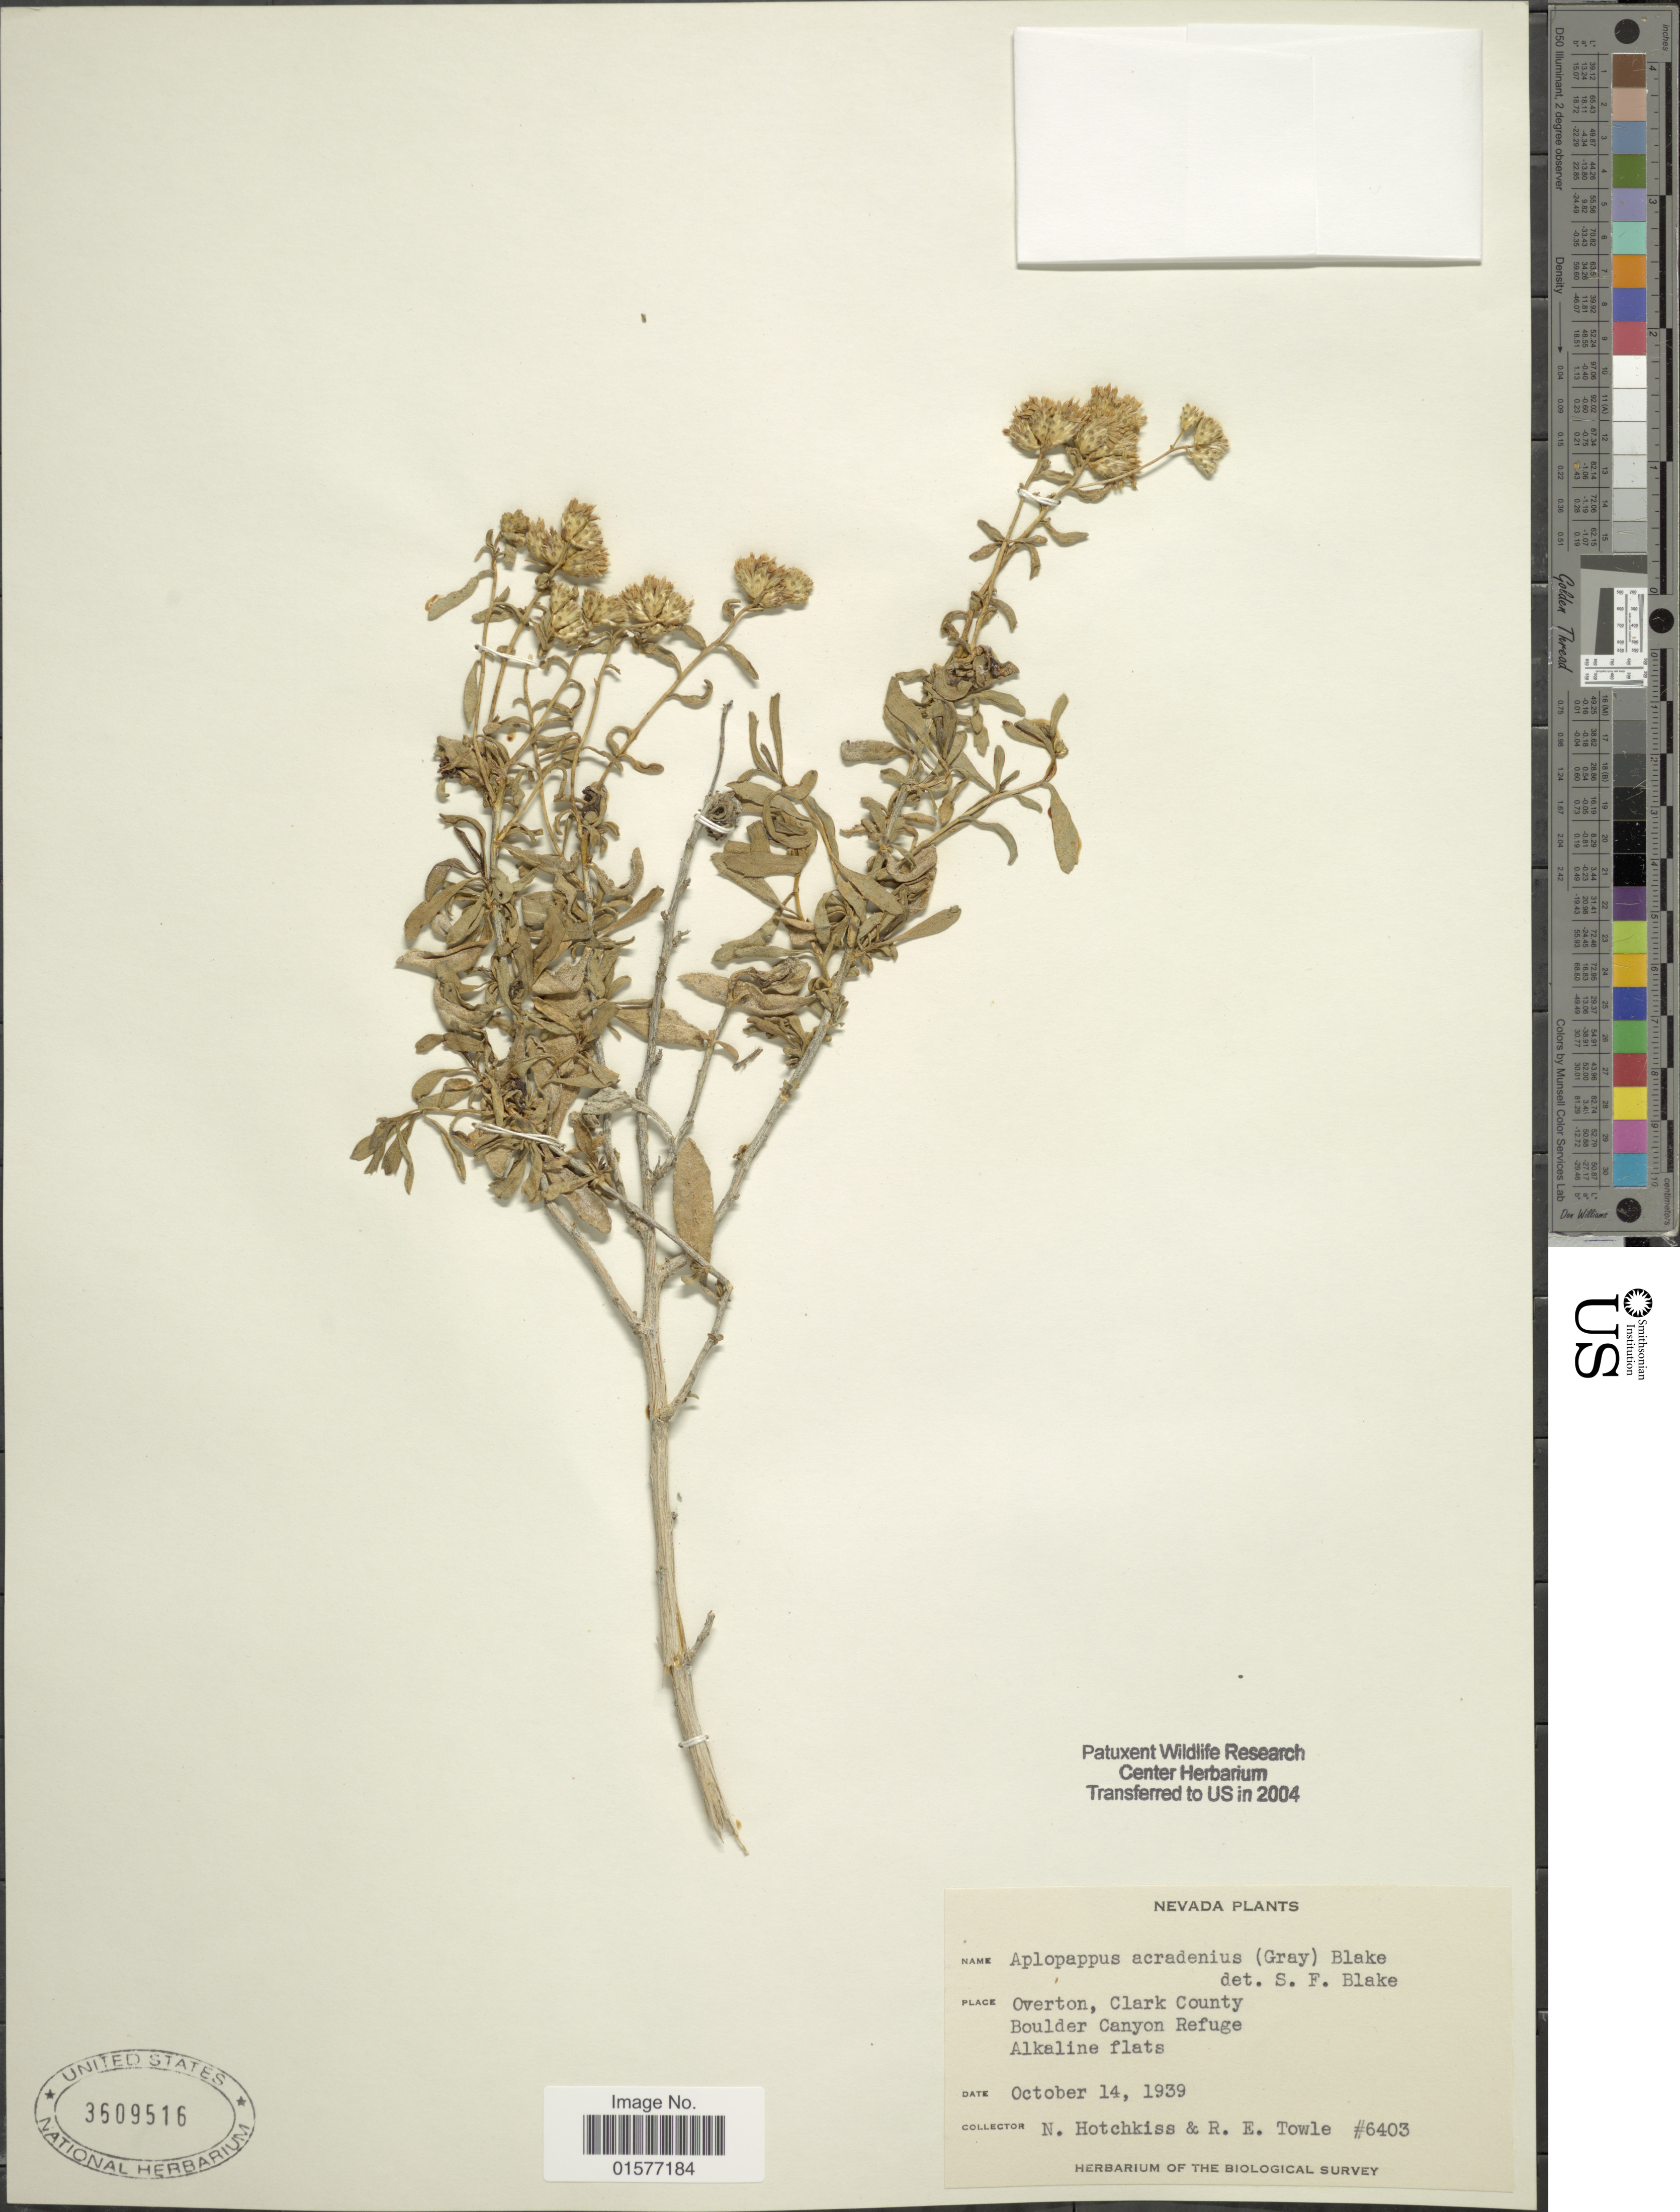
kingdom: Plantae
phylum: Tracheophyta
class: Magnoliopsida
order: Asterales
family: Asteraceae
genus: Isocoma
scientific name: Isocoma acradenia var. acradenia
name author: (Greene) Greene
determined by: Urbatsch, Lowell E., Curator (LSU), Louisiana State University (UNITED STATES)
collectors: N. Hotchkiss & R. Towle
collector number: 6403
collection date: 1939-10-14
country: United States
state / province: Nevada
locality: Overton, Clark County, Boulder Canyon Refuge, Alkaline flats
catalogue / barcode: US 3609516